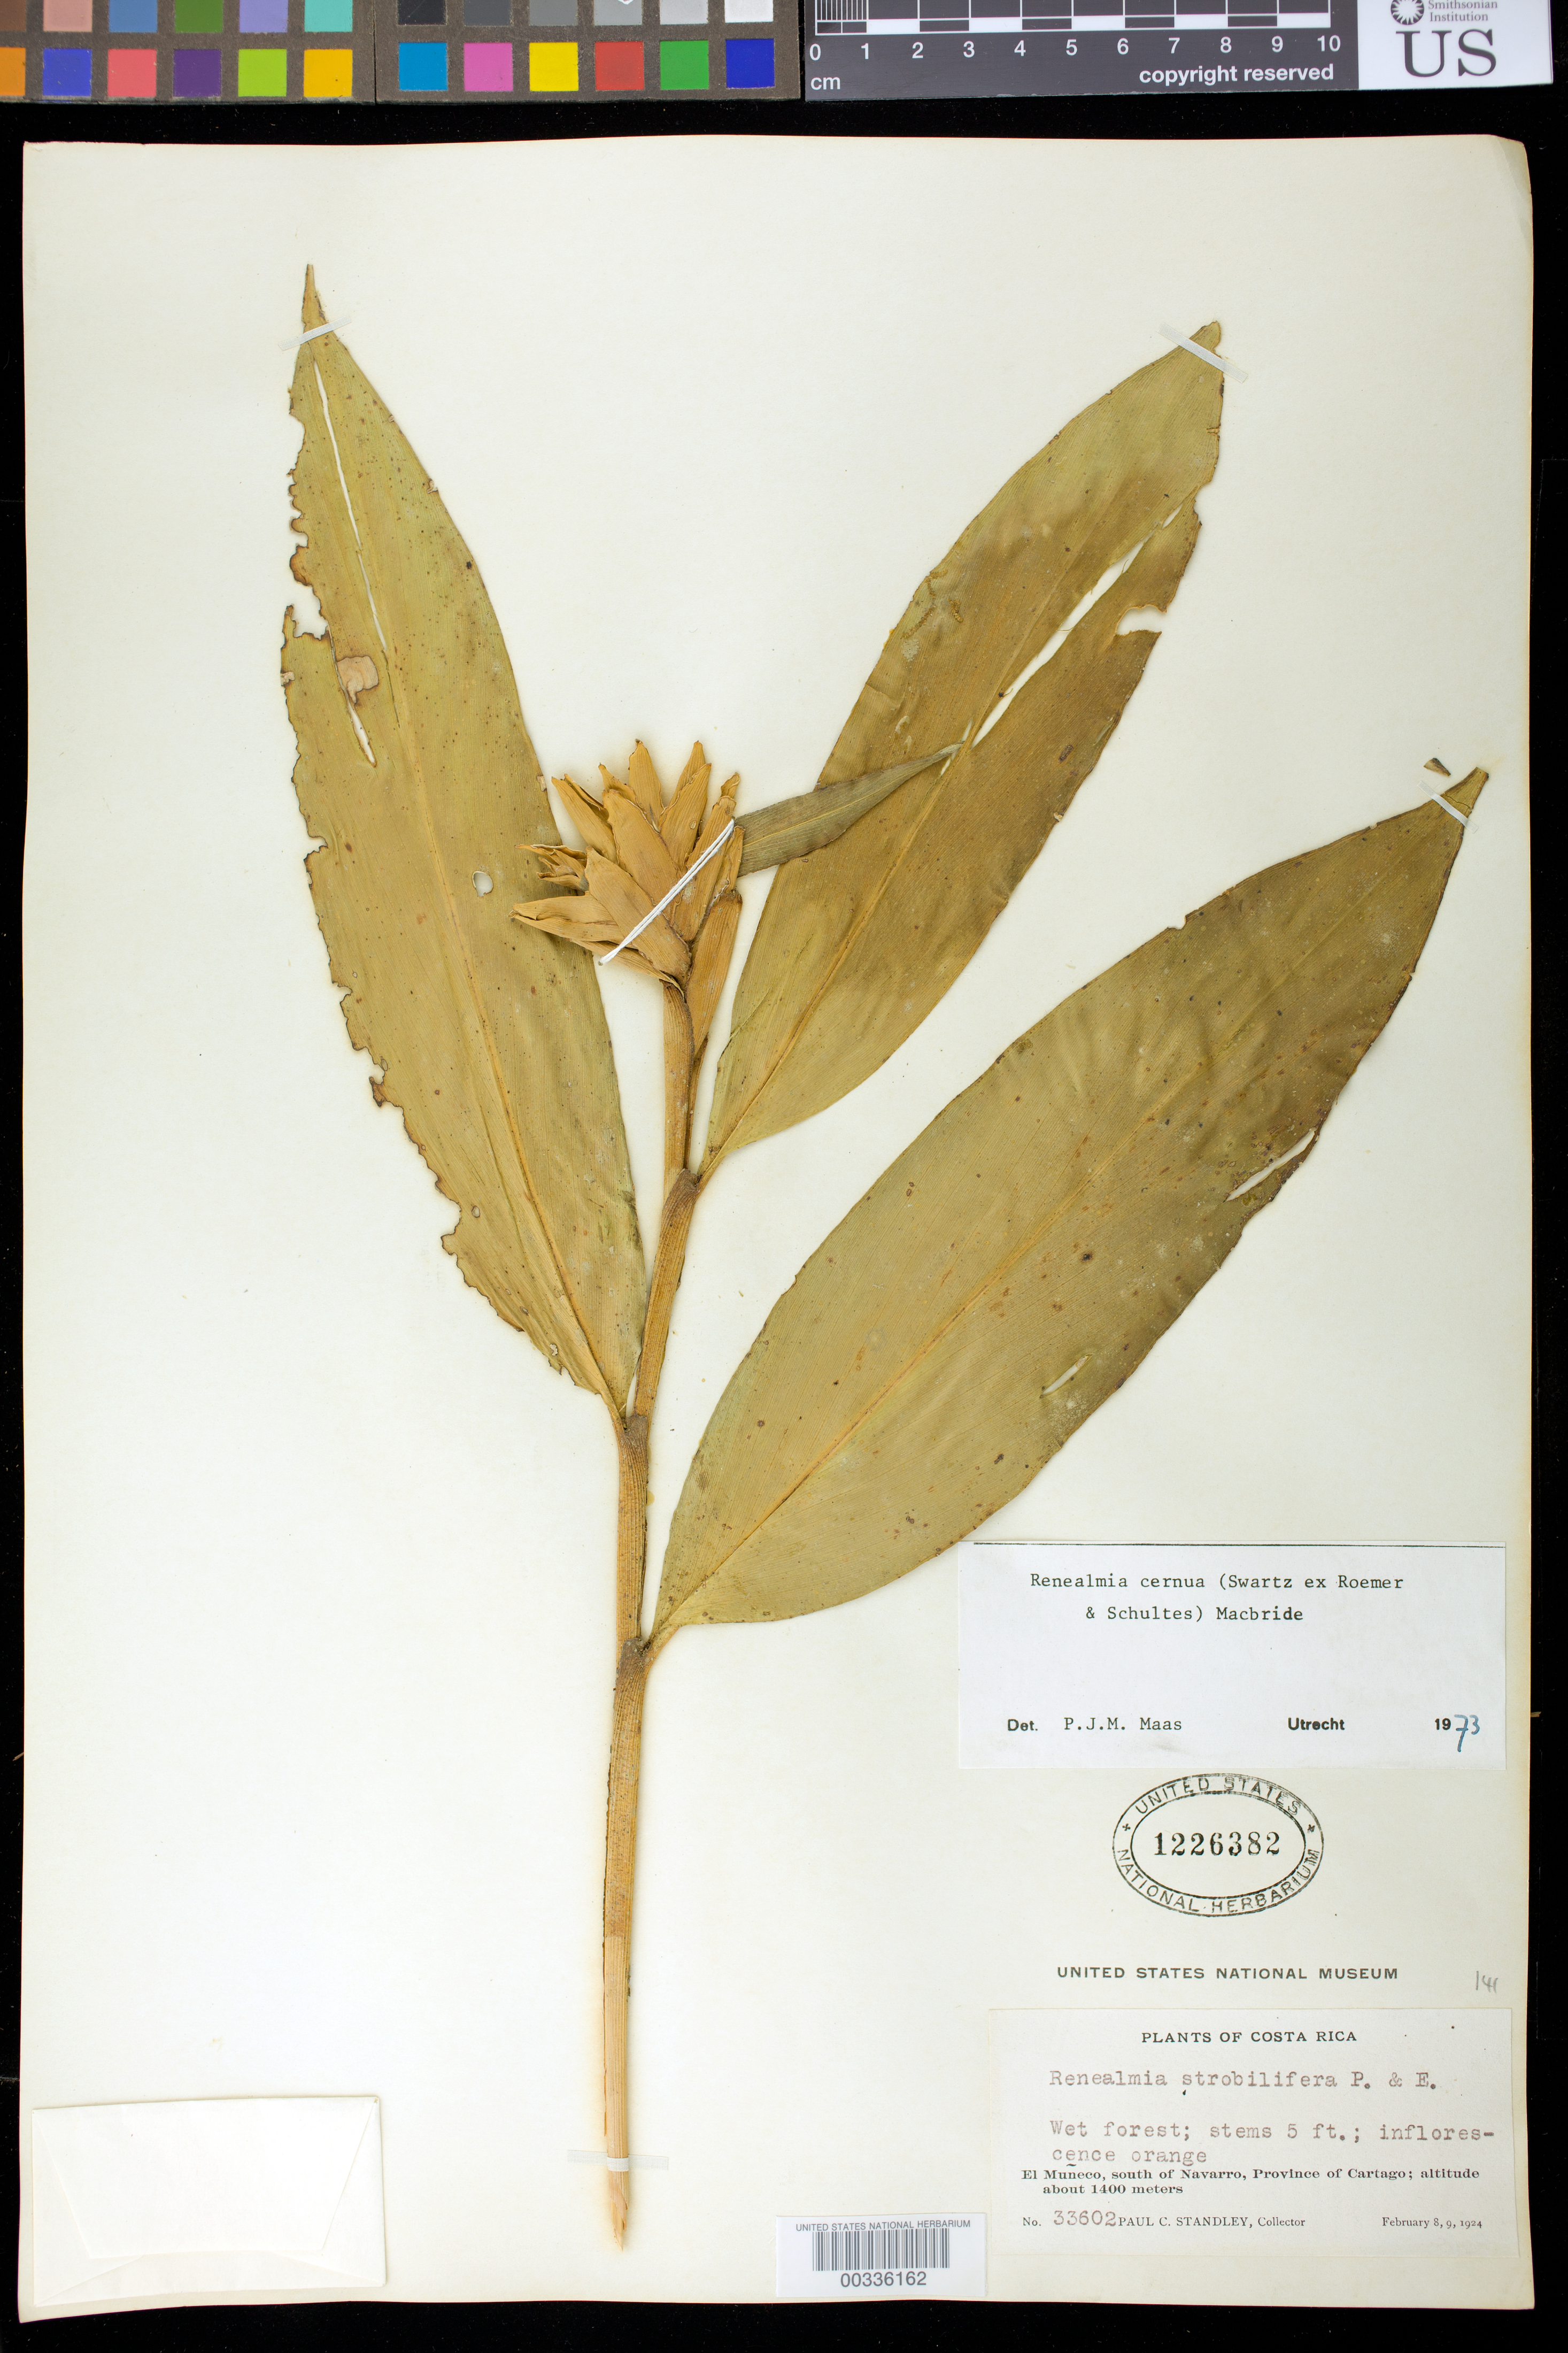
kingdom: Plantae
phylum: Tracheophyta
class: Liliopsida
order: Zingiberales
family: Zingiberaceae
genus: Renealmia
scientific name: Renealmia cernua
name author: (Sw. ex Roem. & Schult.) J.F. Macbr.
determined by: Maas, Paul J. M.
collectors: P. C. Standley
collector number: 33602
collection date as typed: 08 Feb 1924 and 09 Feb 1924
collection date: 1924-02-08,1924-02-09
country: Costa Rica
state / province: Cartago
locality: El Muneco, S of Navaro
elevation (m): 1400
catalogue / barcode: US 1226382